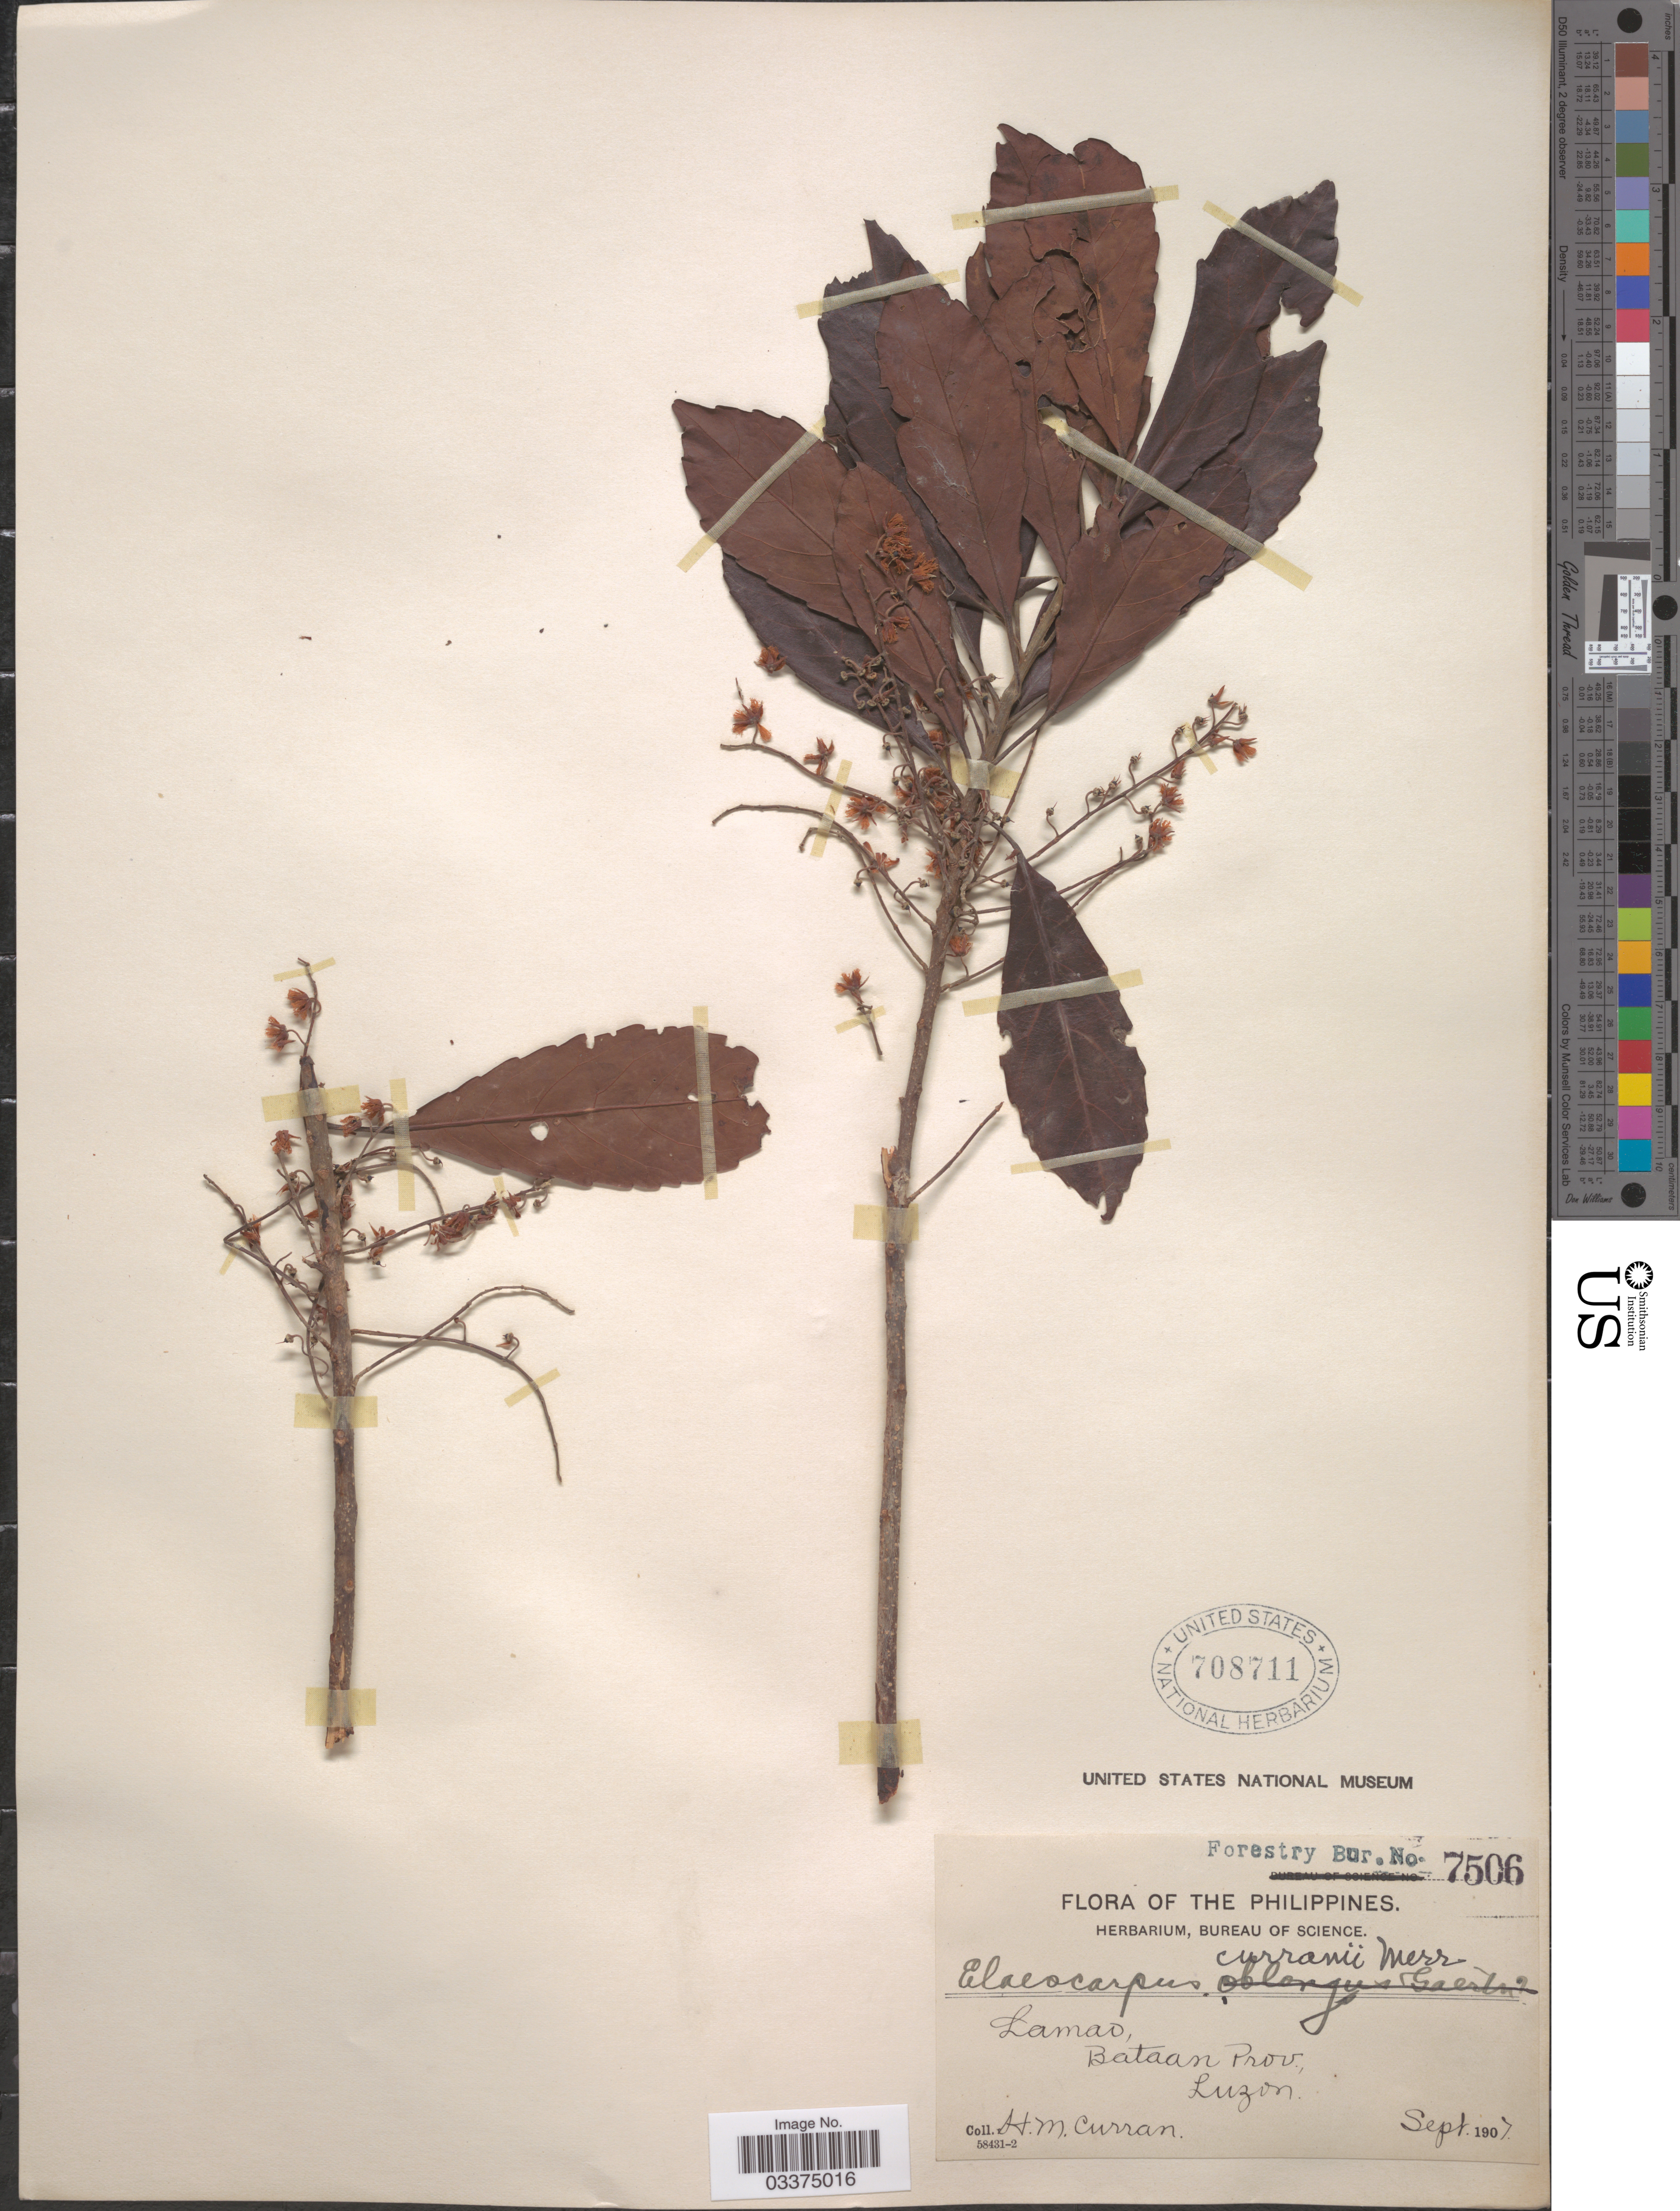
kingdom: Plantae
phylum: Tracheophyta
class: Magnoliopsida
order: Oxalidales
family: Elaeocarpaceae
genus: Elaeocarpus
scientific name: Elaeocarpus curranii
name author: Merr.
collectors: H. M. Curran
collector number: Forestry Bur. 7506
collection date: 1907-09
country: Philippines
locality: Lamao, Bataan Prov., Luzon.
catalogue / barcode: US 708711